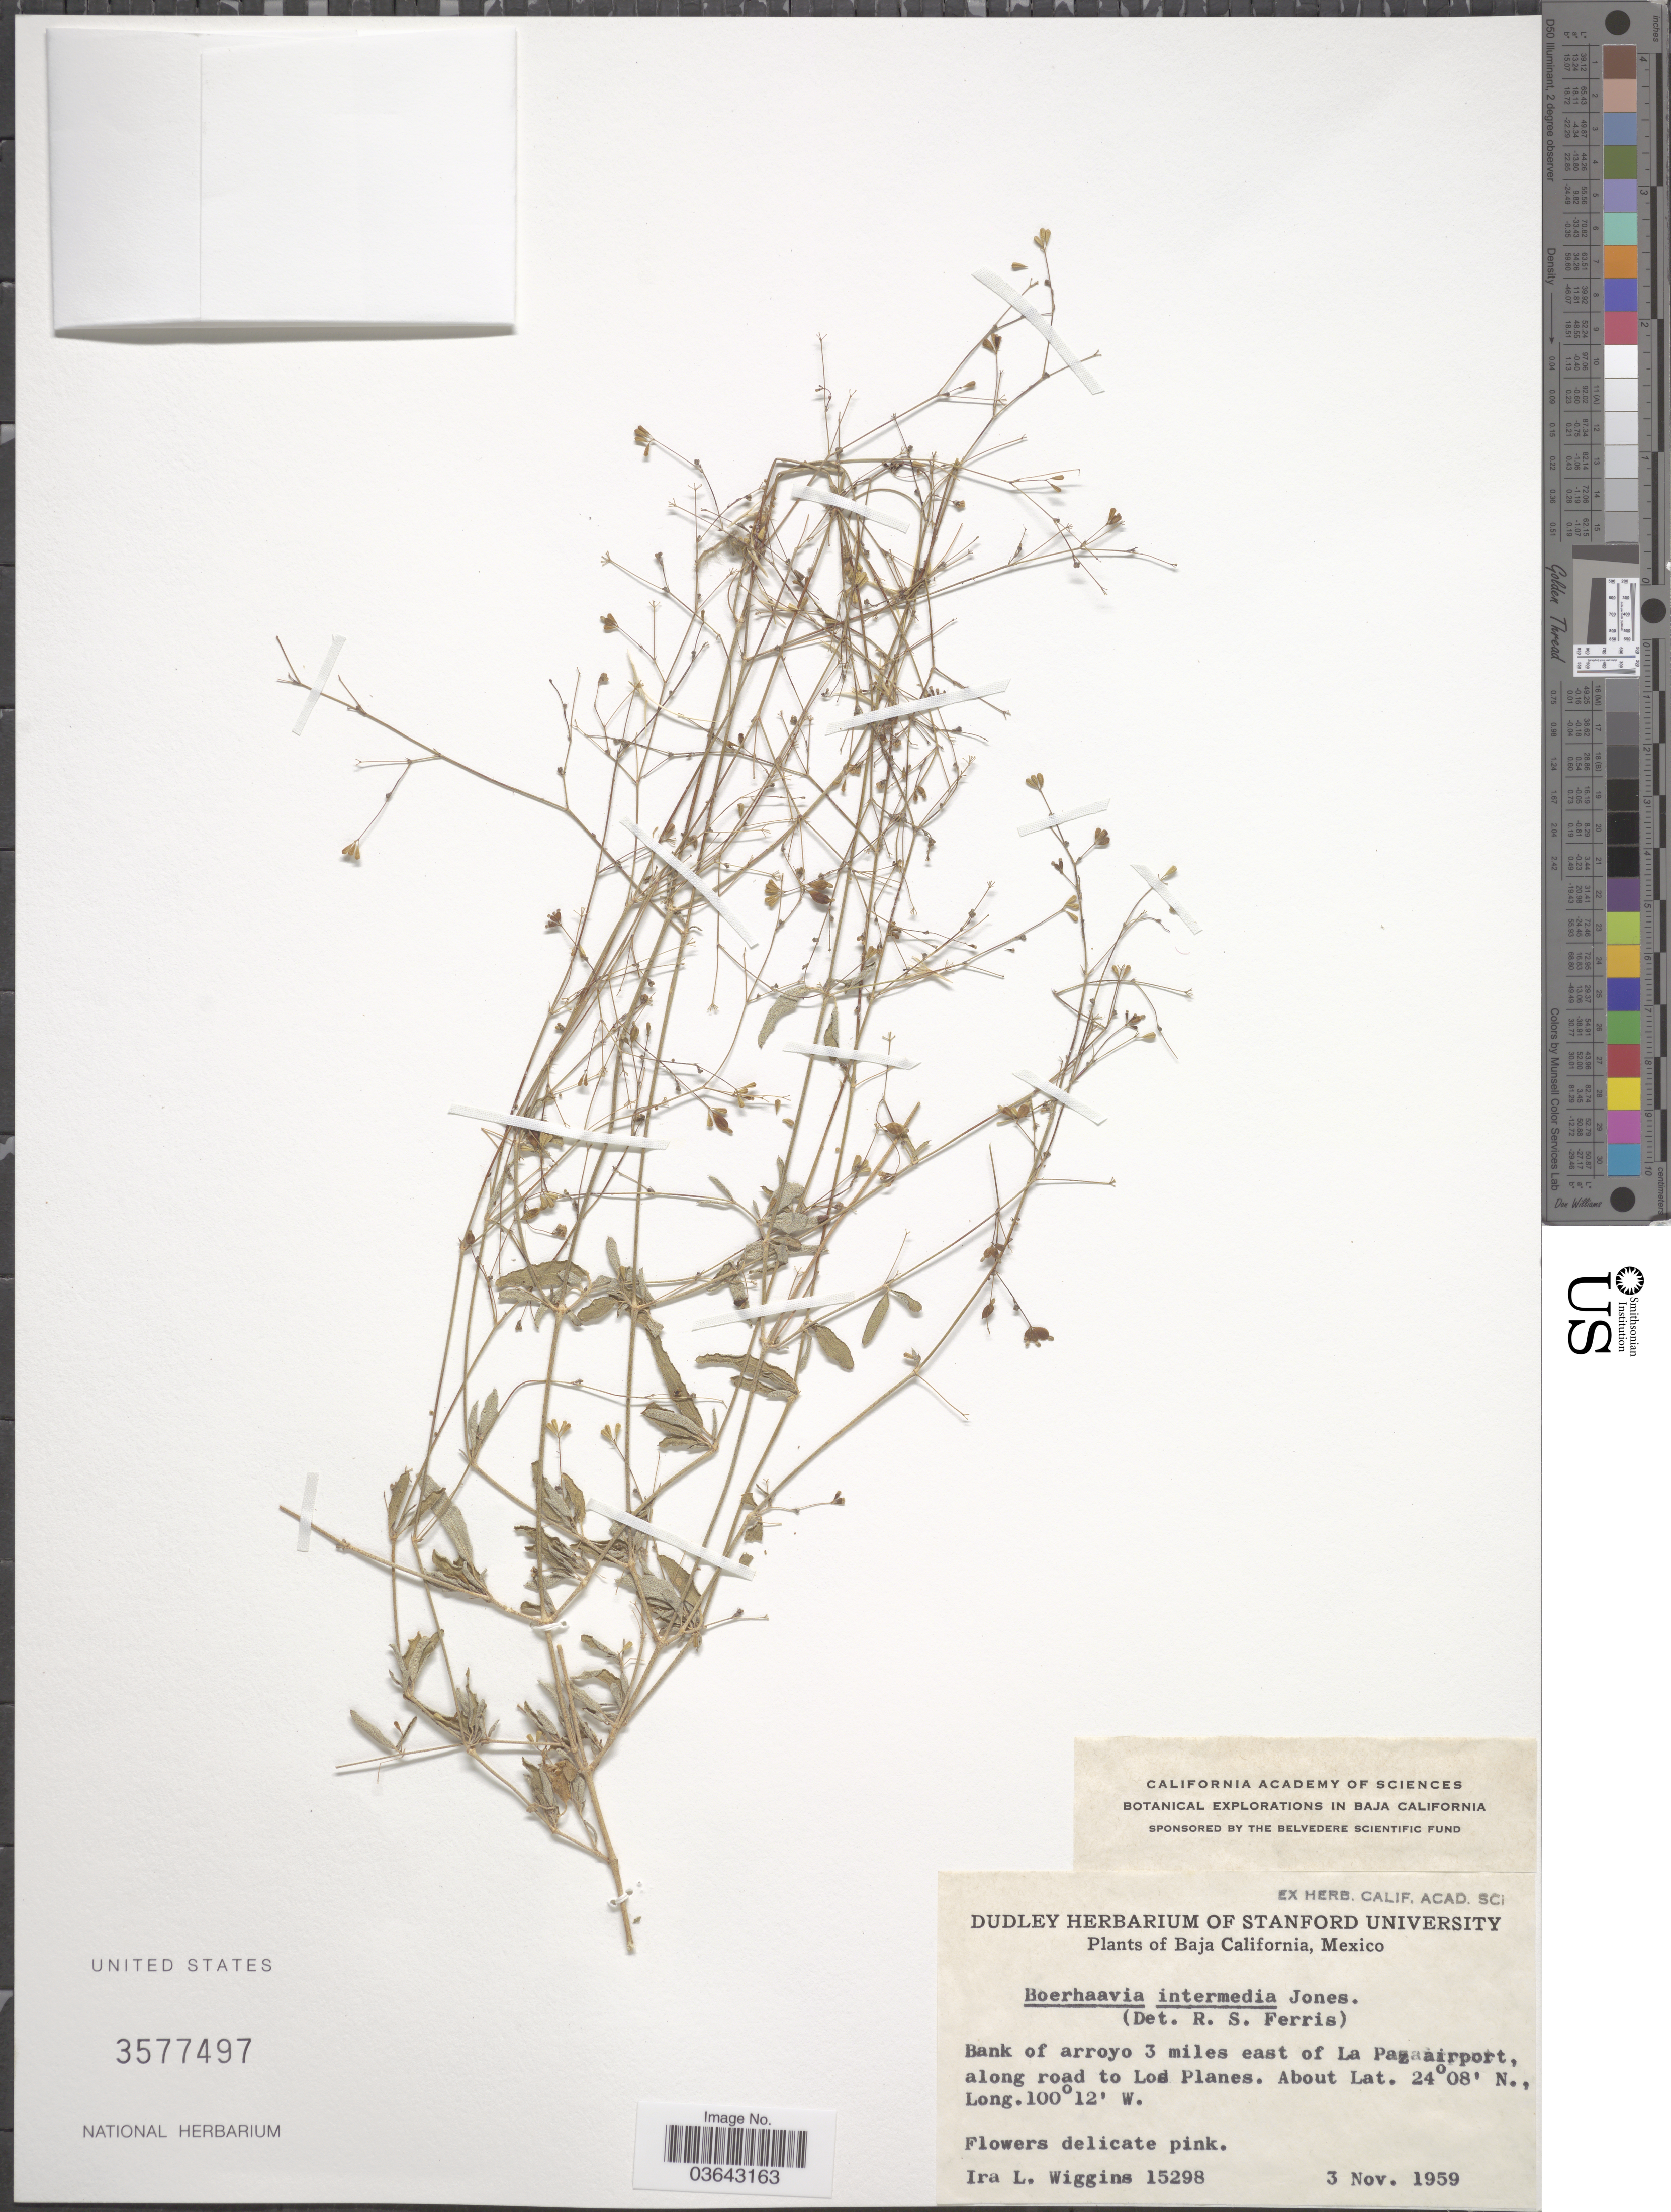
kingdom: Plantae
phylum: Tracheophyta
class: Magnoliopsida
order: Caryophyllales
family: Nyctaginaceae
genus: Boerhavia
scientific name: Boerhavia intermedia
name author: M.E. Jones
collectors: I. L. Wiggins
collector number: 15298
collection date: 1959-11-03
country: Mexico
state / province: Baja California Sur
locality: Bank of arroyo 3 miles east of La Paz airport, along road to Los Planes.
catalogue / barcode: US 3577497